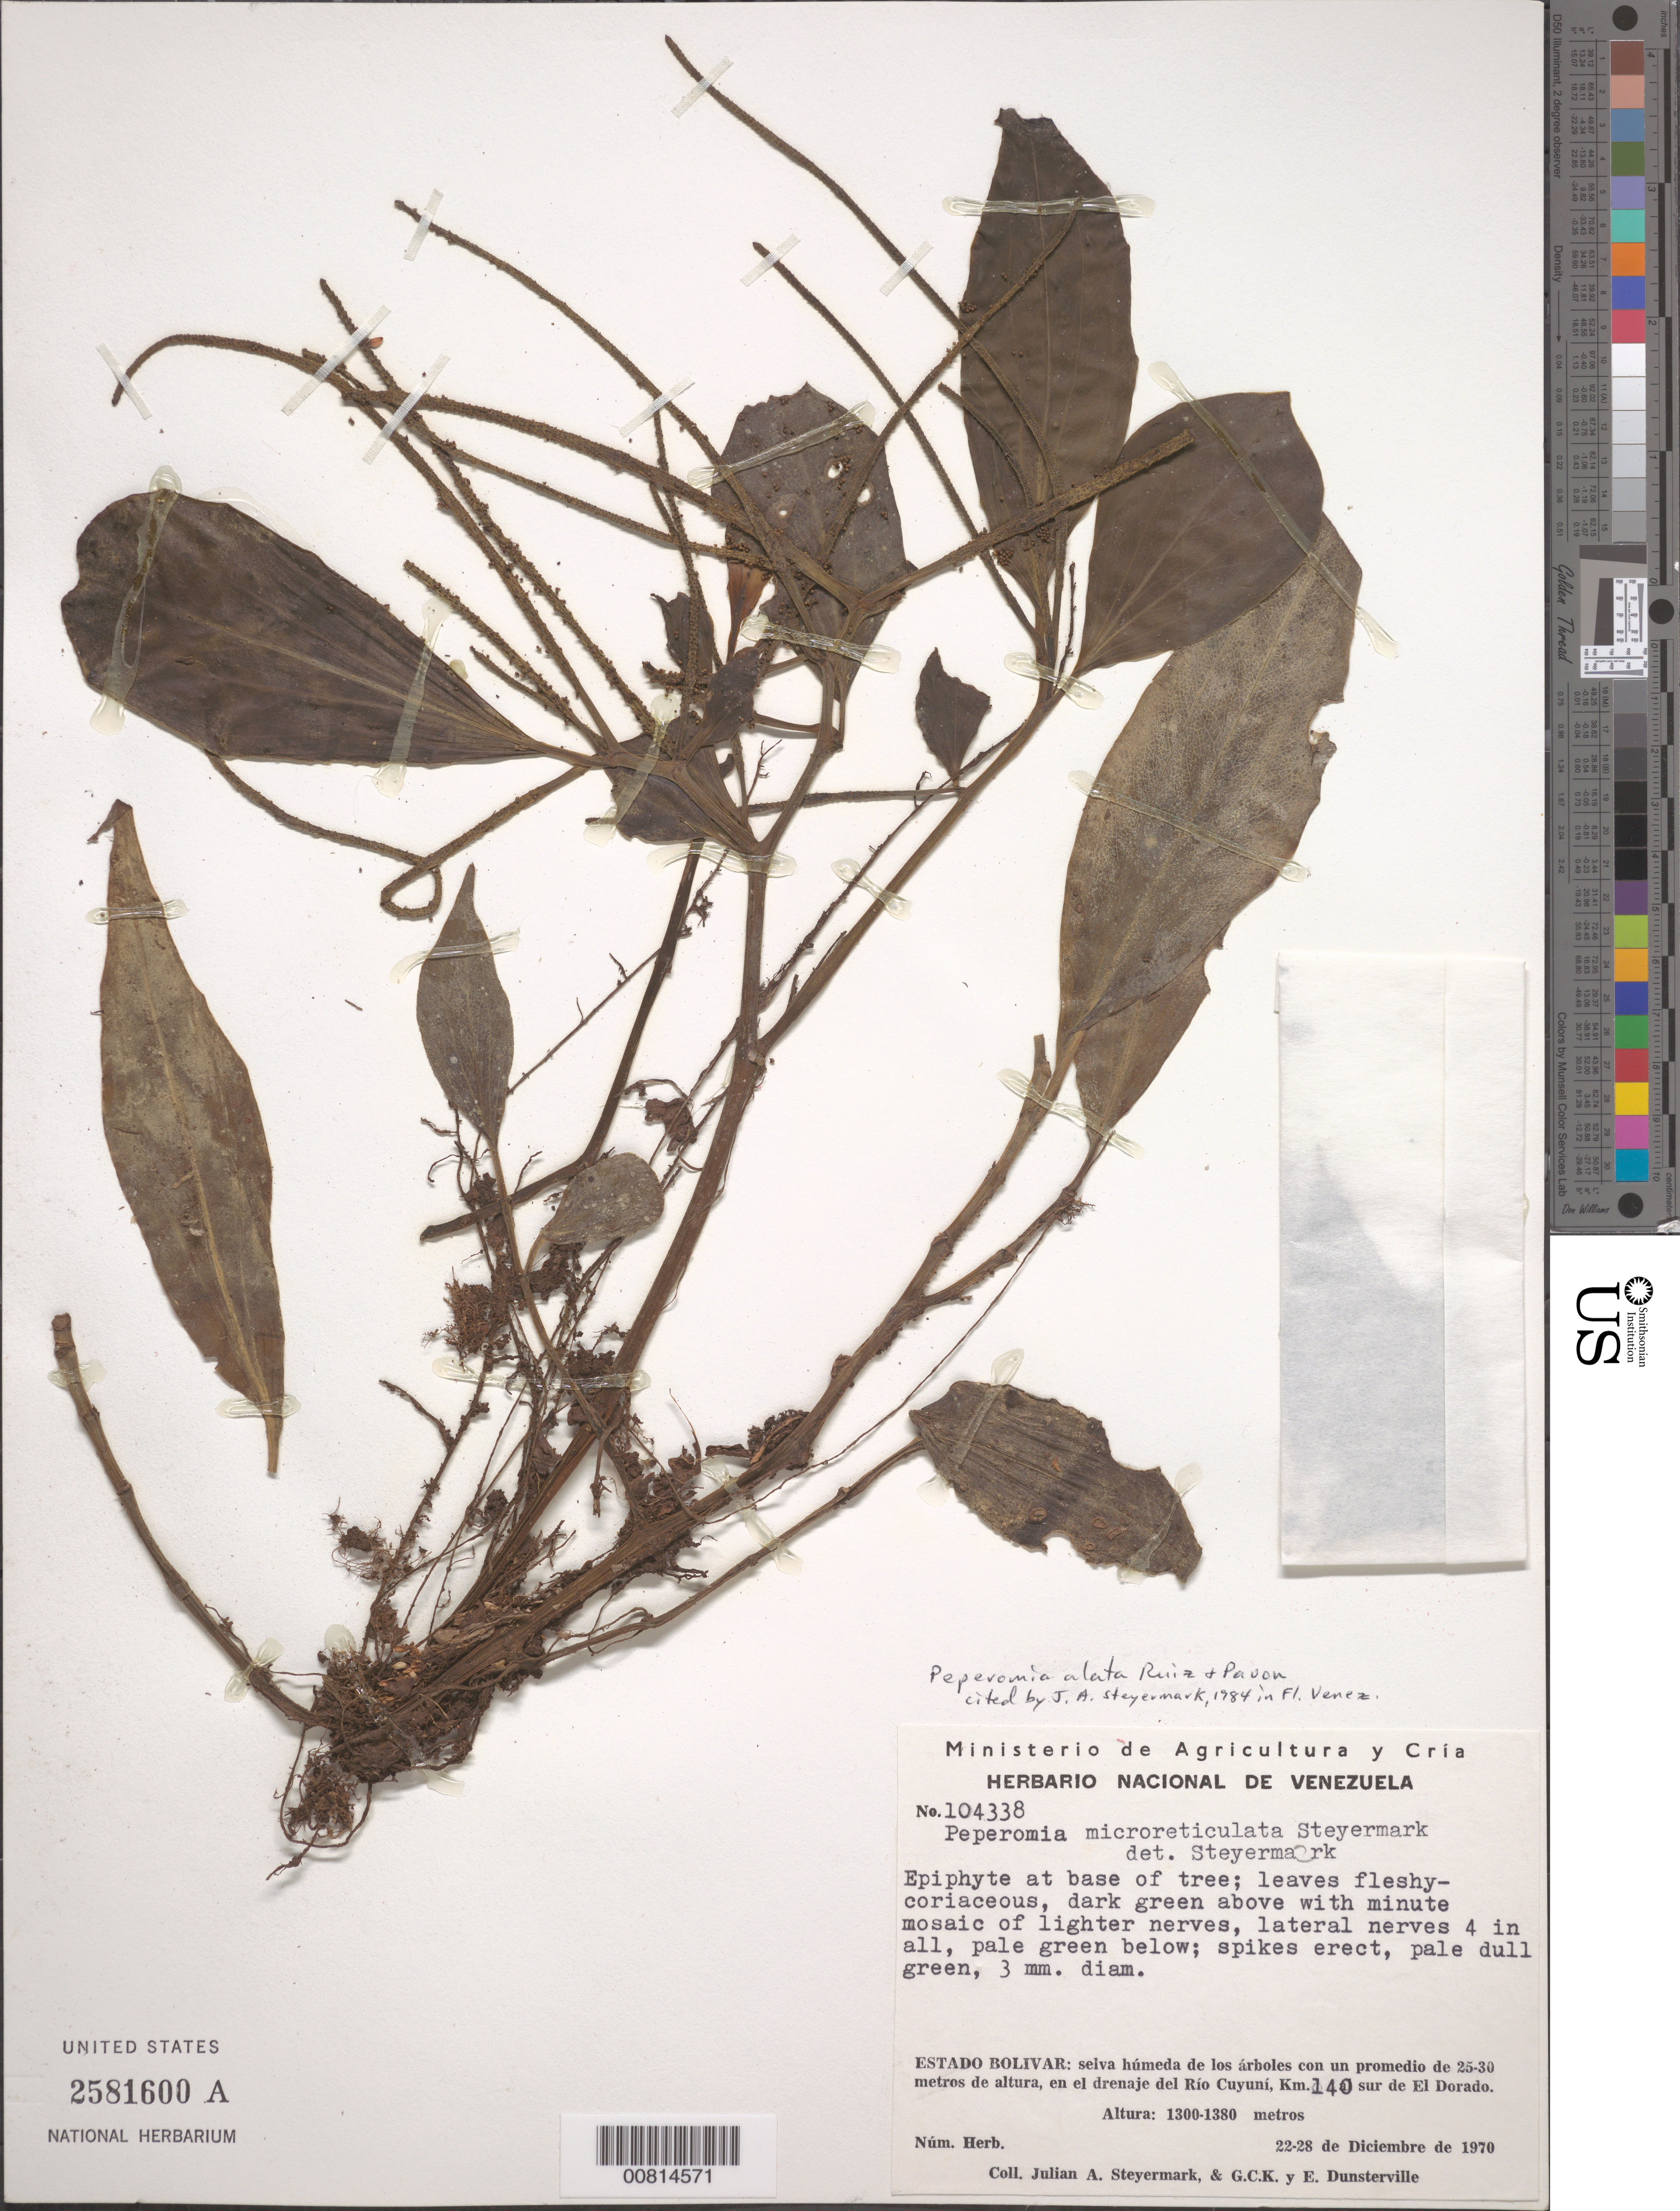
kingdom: Plantae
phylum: Tracheophyta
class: Magnoliopsida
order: Piperales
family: Piperaceae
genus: Peperomia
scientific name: Peperomia alata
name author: Ruiz & Pav.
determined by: Steyermark, Julian A., (VEN)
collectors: J. Steyermark, G. C. K. Dunsterville & E. Dunsterville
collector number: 104338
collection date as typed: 22-Dec-70 to 28-Dec-70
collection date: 1970-12-22/1970-12-28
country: Venezuela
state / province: Bolívar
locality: Río Cuyuni, S of El Dorado, km 140-141.5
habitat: Selva húmeda de los arboles con un promedio de 25-30 m de altura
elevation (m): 1300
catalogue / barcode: US 2581600A